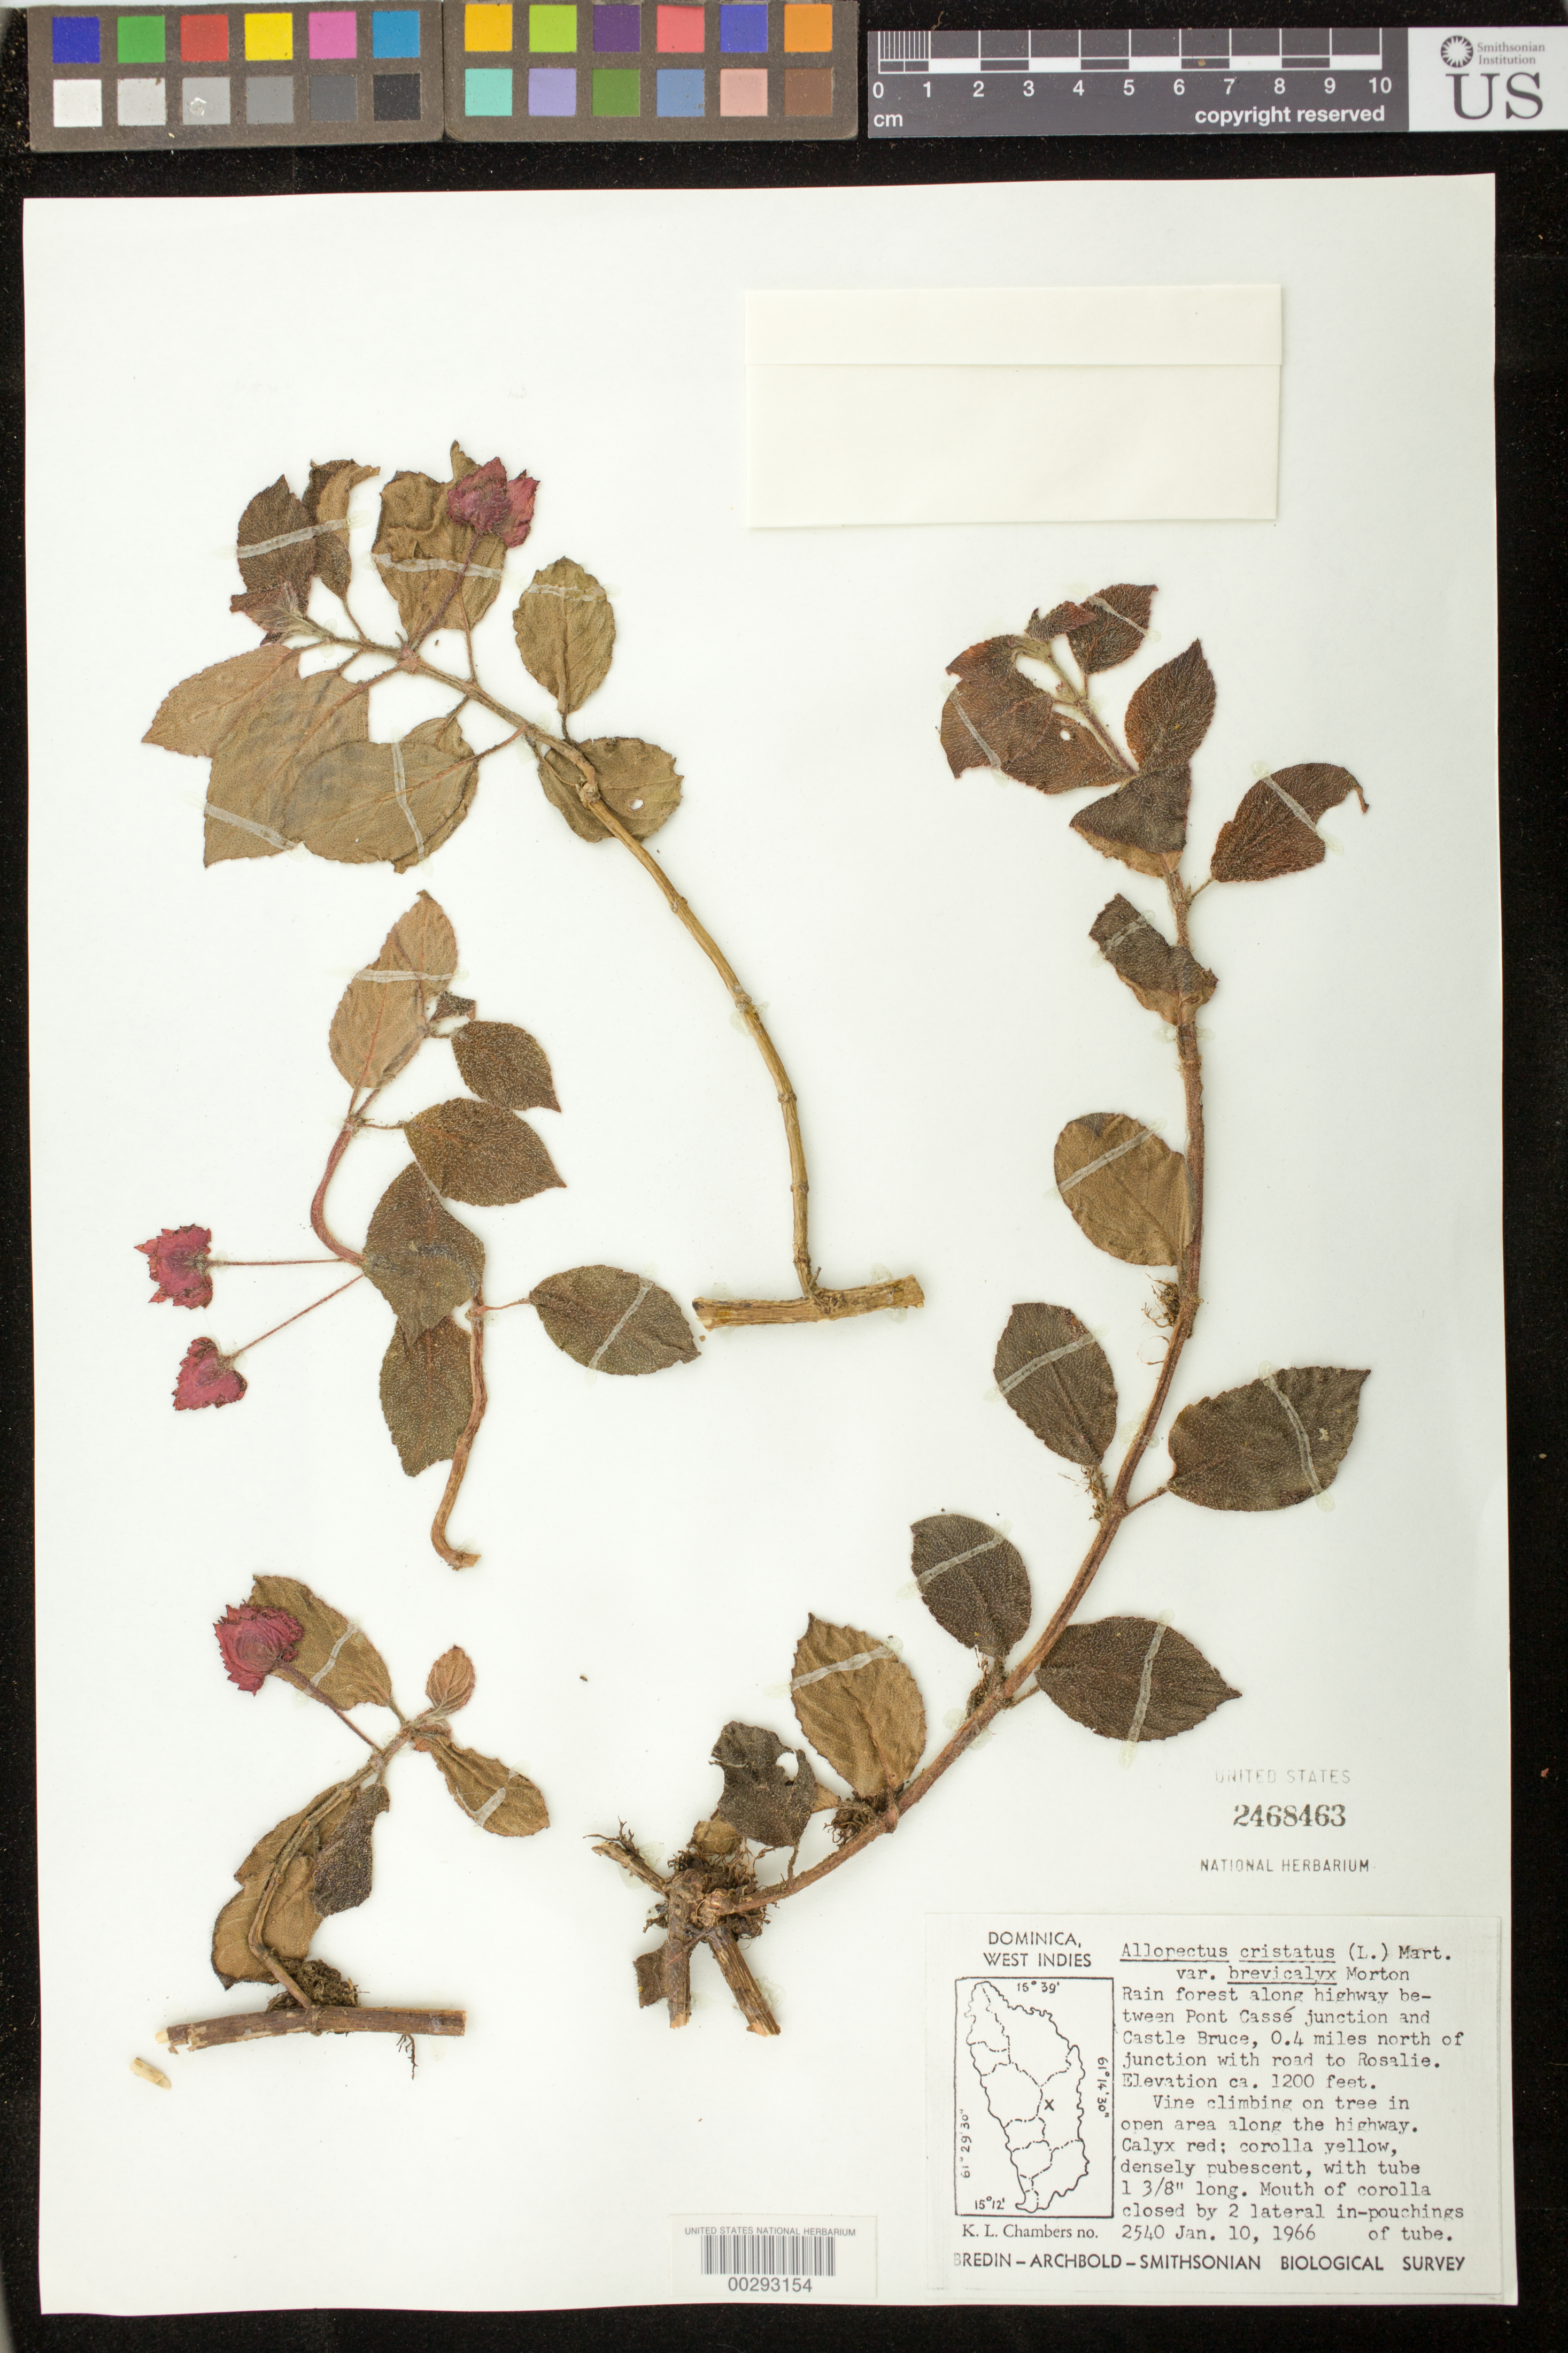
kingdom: Plantae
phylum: Tracheophyta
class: Magnoliopsida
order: Lamiales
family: Gesneriaceae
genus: Crantzia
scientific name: Crantzia cristata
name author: (L.) Scop. ex Fritsch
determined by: Clark, J. L., (SEL), The Marie Selby Botanical Garden (UNITED STATES)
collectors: K. L. Chambers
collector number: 2540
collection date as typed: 10 Jan 1966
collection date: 1966-01-10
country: Dominica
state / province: St. David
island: Dominica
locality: Along highway between Pont Cassé and Castle Bruce, 0.4 miles north of junction with road to Rosalie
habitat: Rain forest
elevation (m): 366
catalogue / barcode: US 2468463